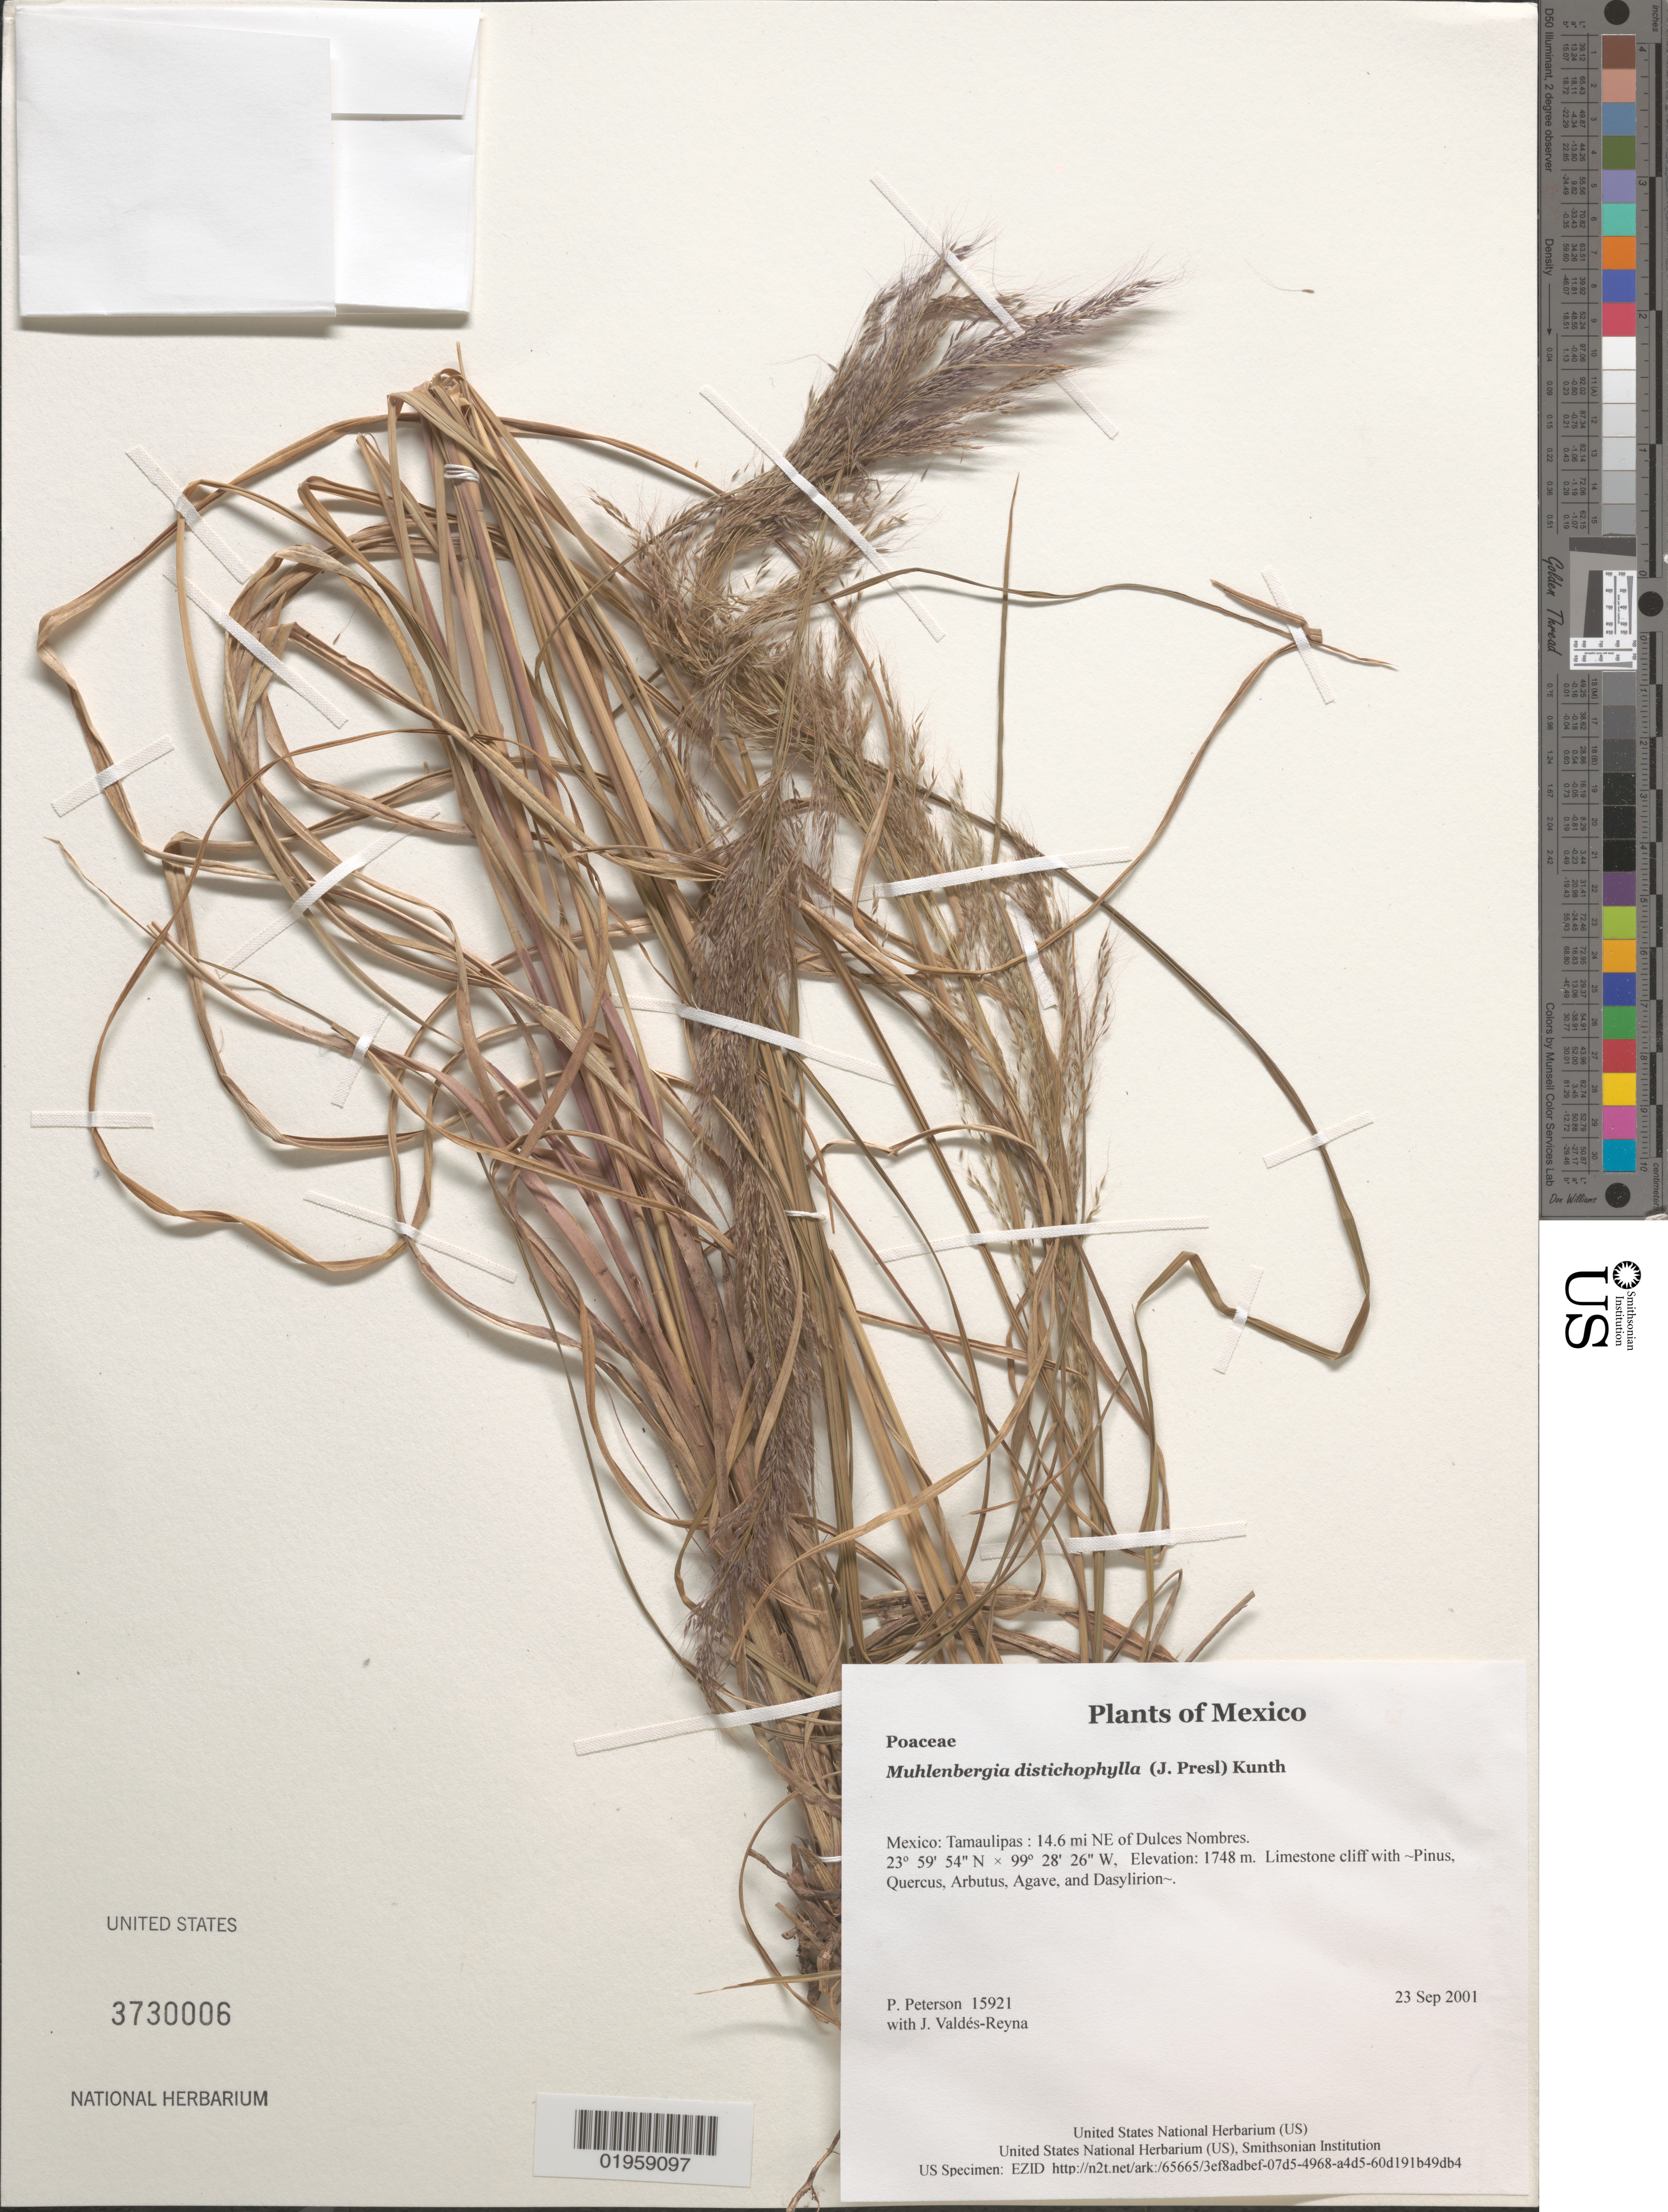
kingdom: Plantae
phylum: Tracheophyta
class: Liliopsida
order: Poales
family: Poaceae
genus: Muhlenbergia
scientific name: Muhlenbergia distichophylla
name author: (J. Presl) Kunth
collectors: P. M. Peterson & J. Valdés-Reyna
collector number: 15921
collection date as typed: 23 Sep 2001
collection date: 2001-09-23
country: Mexico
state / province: Tamaulipas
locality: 14.6 mi NE of Dulces Nombres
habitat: Limestone cliff with ~Pinus, Quercus, Arbutus, Agave, and Dasylirion~.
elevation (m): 1748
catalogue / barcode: US 3730006